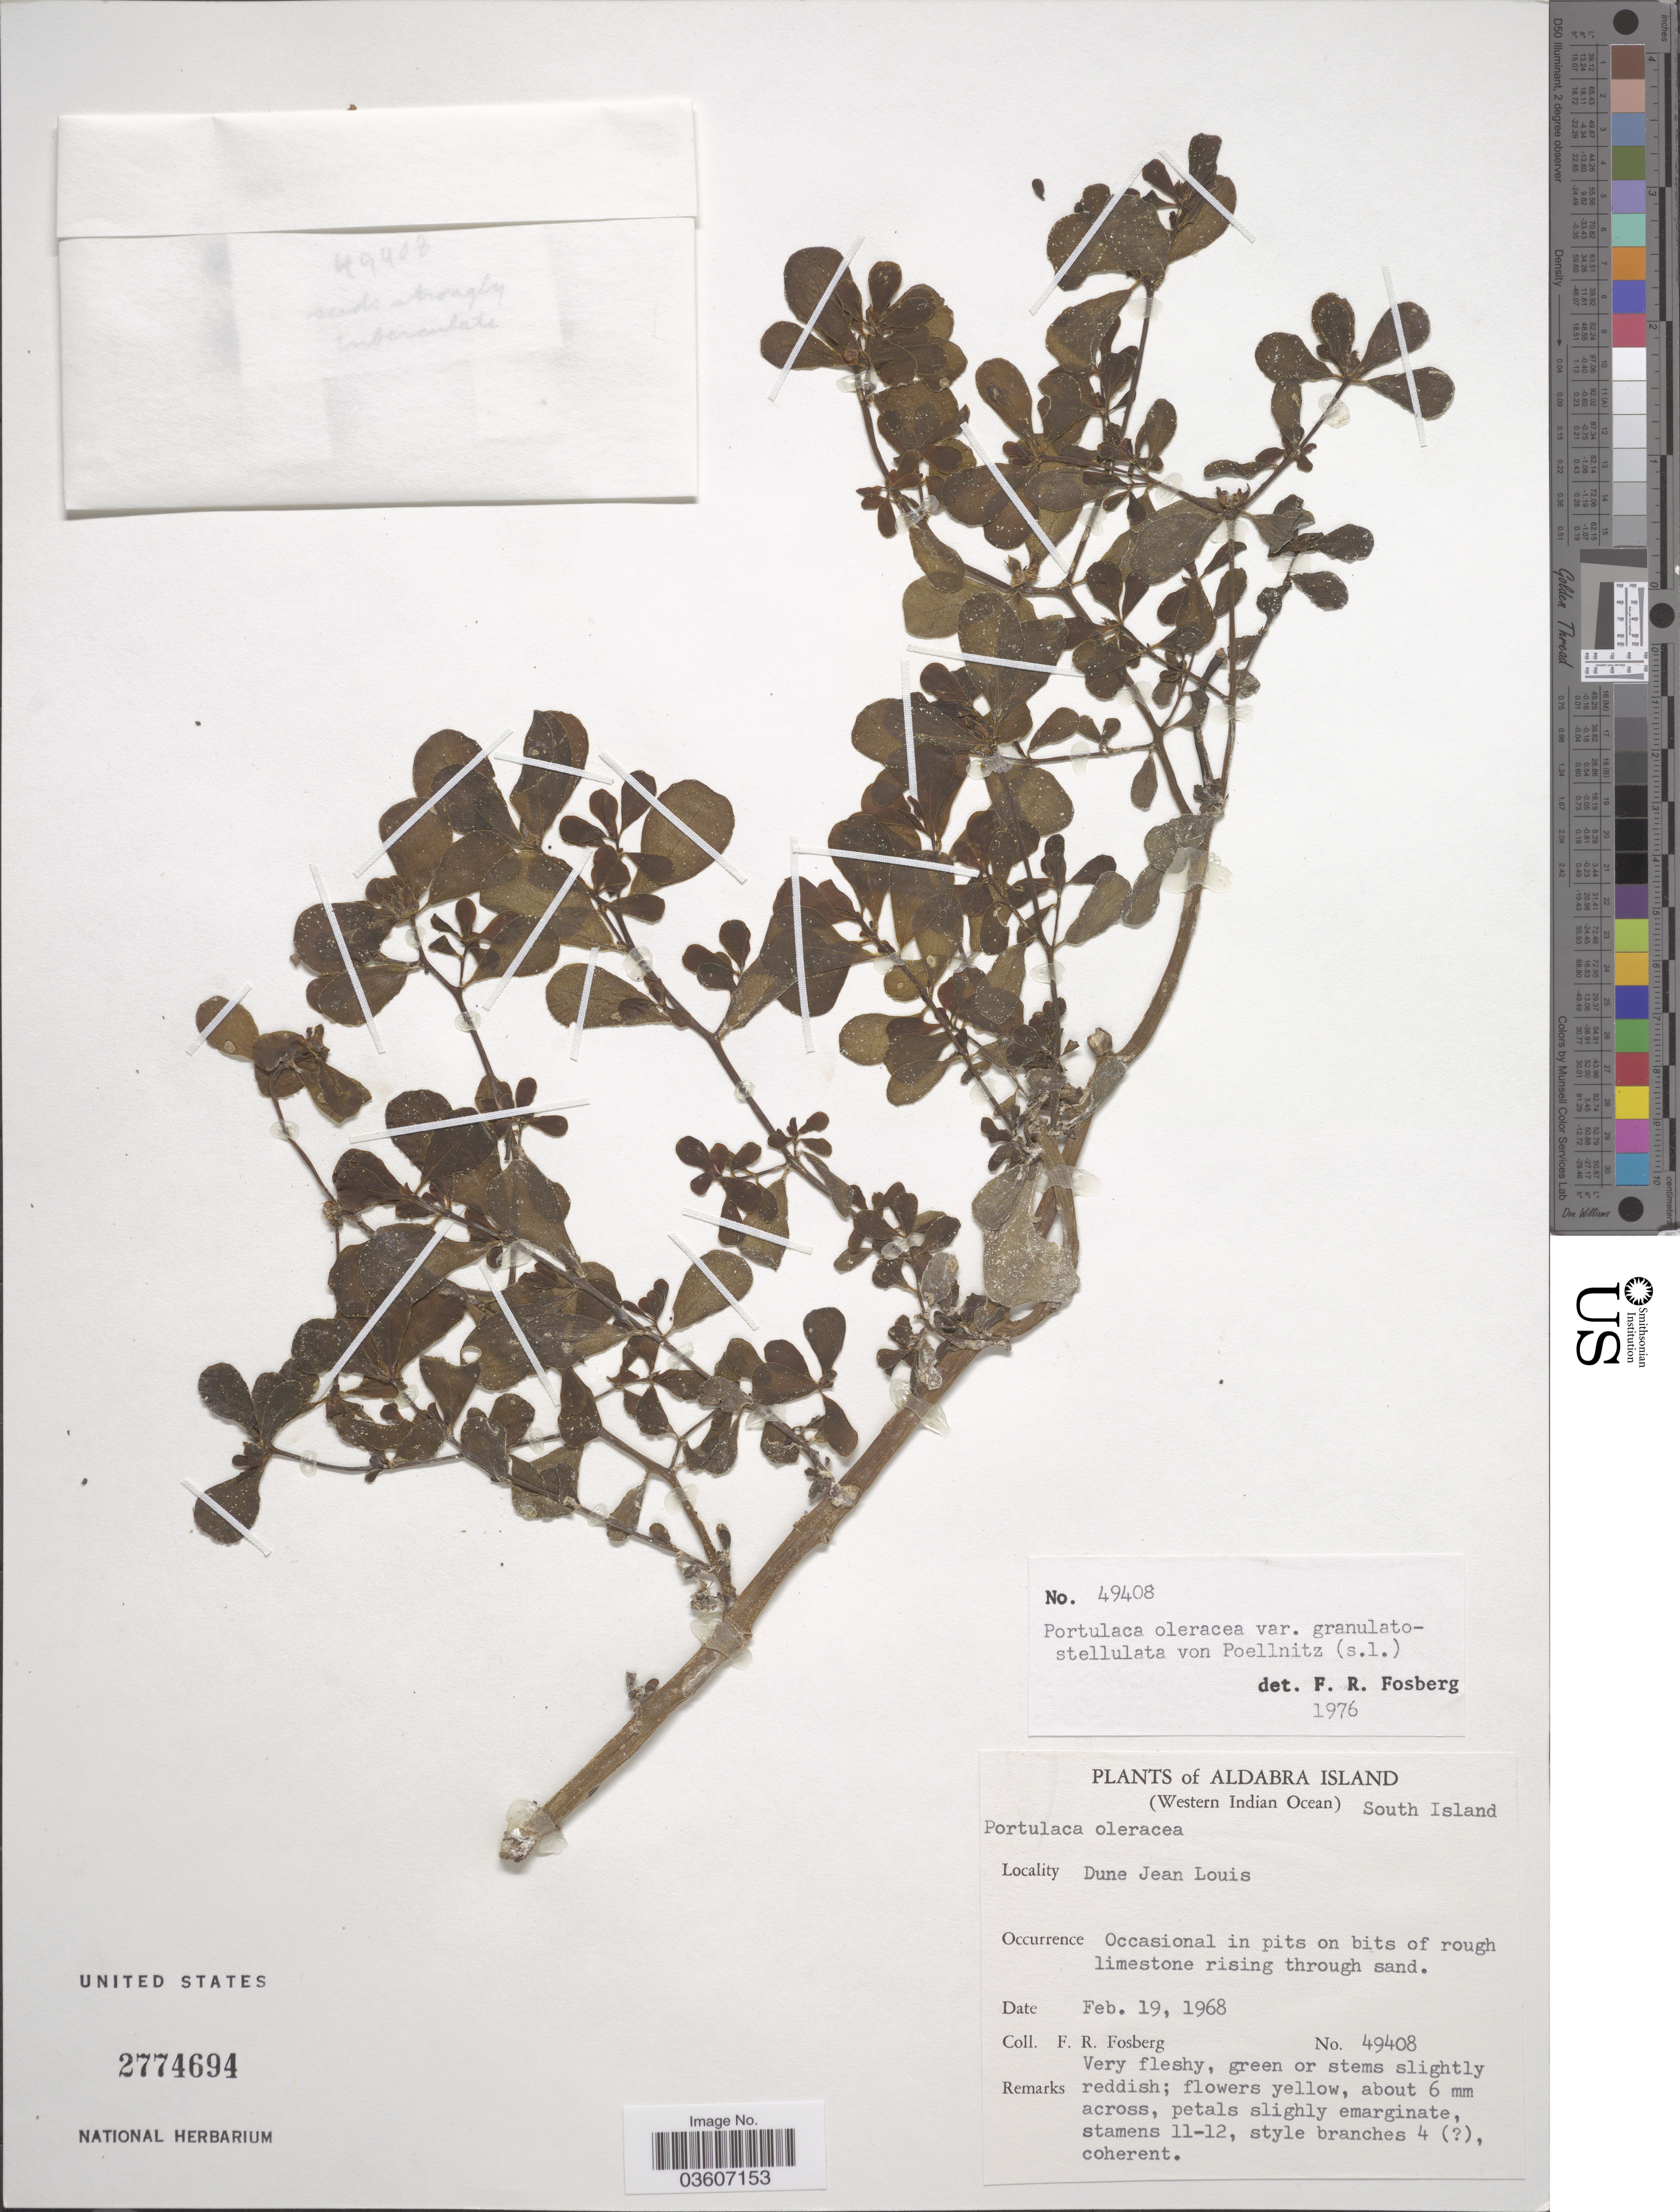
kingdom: Plantae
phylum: Tracheophyta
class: Magnoliopsida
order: Caryophyllales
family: Portulacaceae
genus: Portulaca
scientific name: Portulaca oleracea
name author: L.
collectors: F. R. Fosberg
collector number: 49408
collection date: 1968-02-19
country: Seychelles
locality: Aldabra Island (Western Indian Ocean) South Island. Dune Jean Louis.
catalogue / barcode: US 2774694